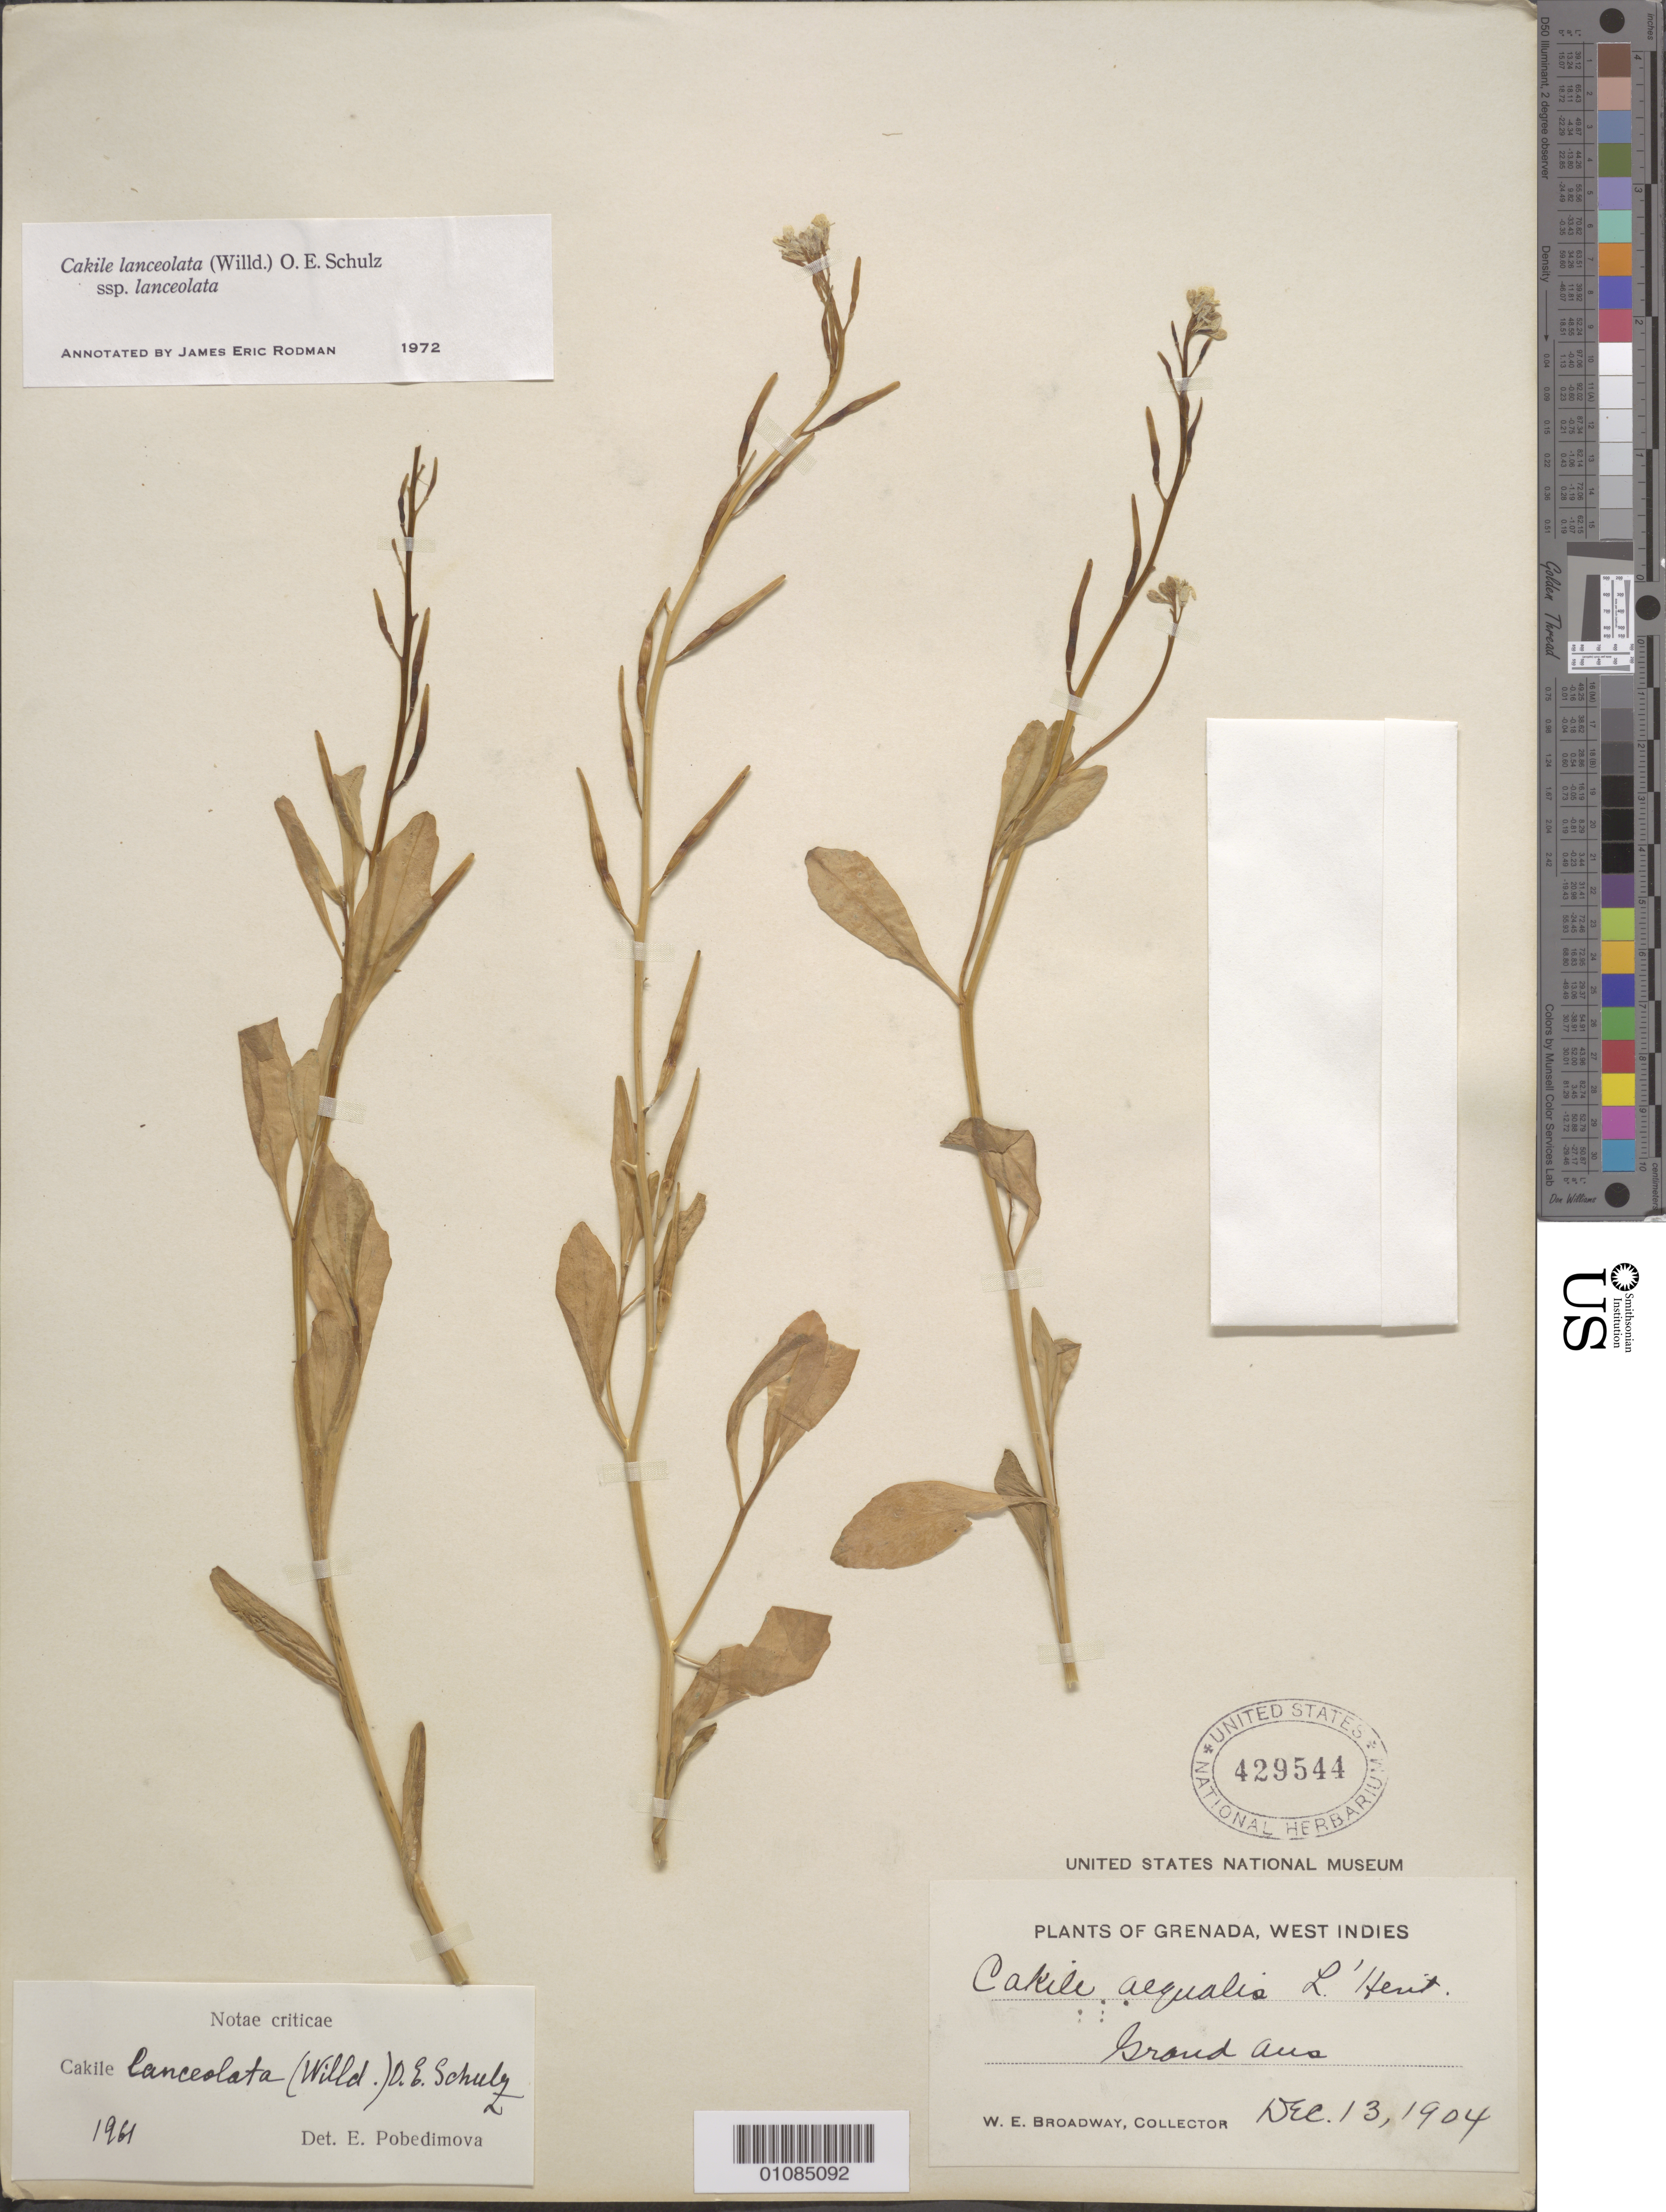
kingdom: Plantae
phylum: Tracheophyta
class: Magnoliopsida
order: Brassicales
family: Brassicaceae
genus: Cakile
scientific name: Cakile lanceolata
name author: (Willd.) O.E. Schulz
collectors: W. E. Broadway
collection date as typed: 13 Dec 1904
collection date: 1904-12-13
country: Grenada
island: Grenada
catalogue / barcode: US 429544